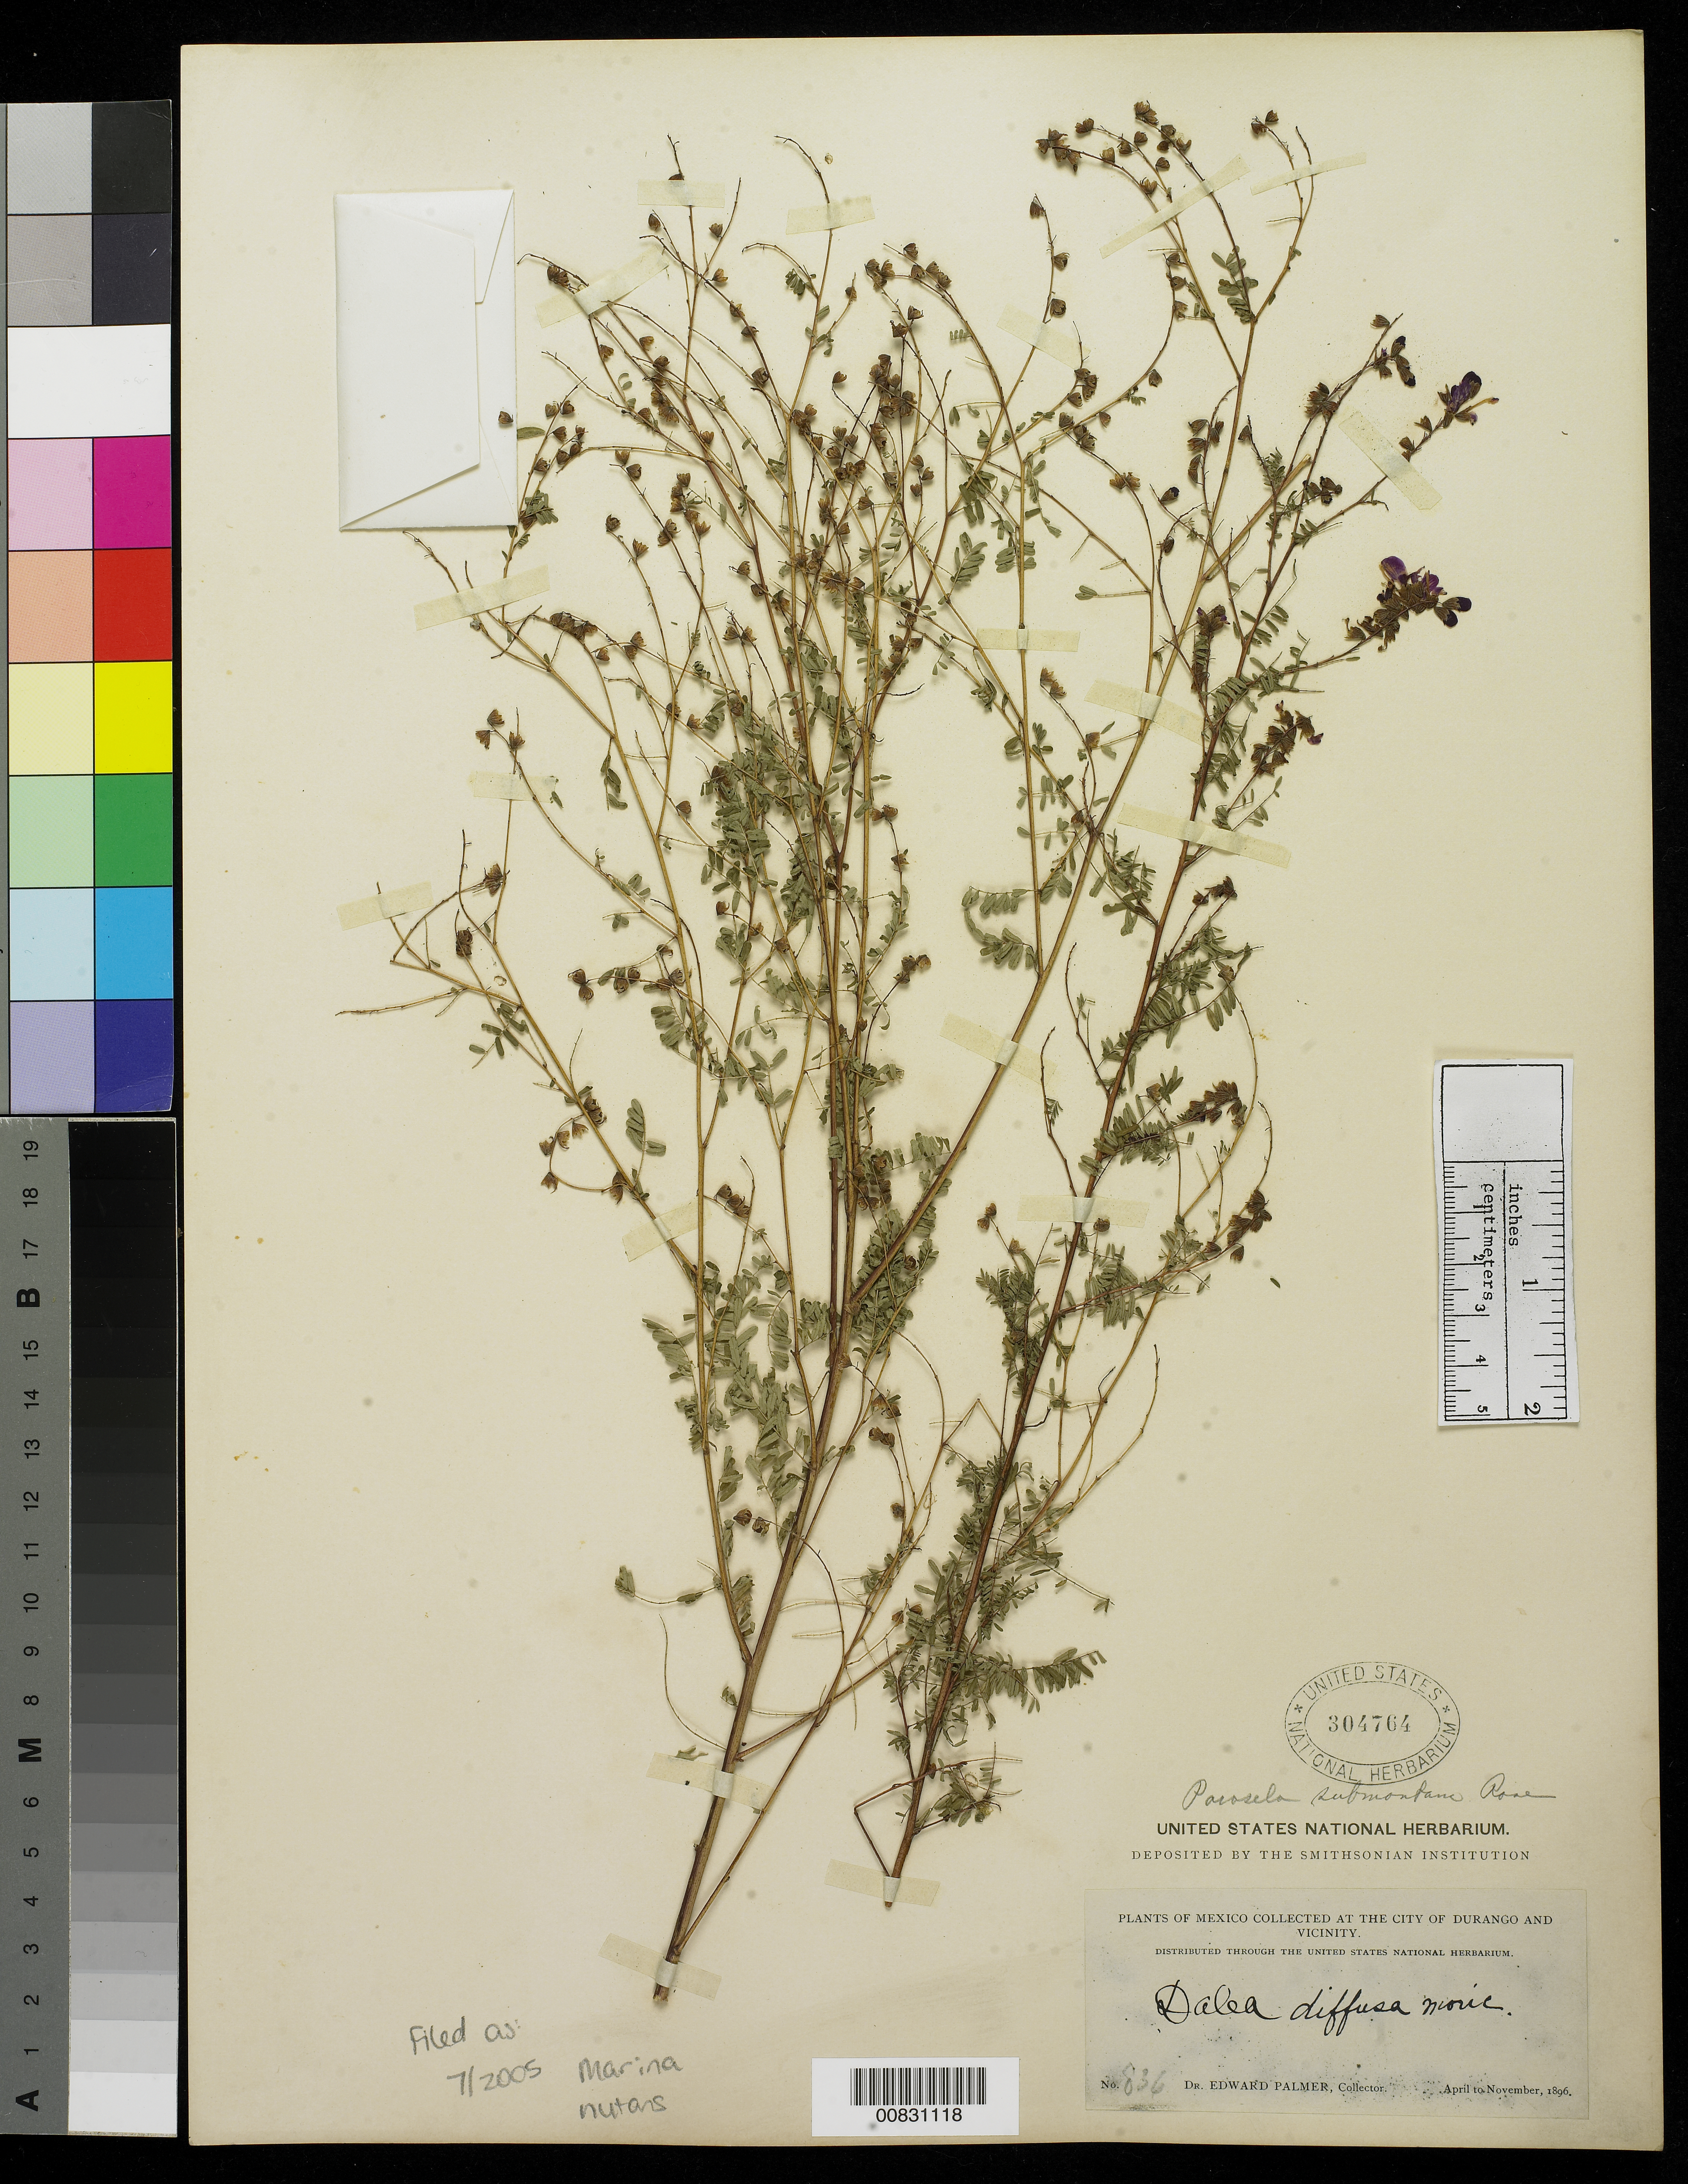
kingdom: Plantae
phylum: Tracheophyta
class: Magnoliopsida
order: Fabales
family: Fabaceae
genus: Marina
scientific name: Marina nutans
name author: (Cav.) Barneby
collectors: E. Palmer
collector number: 836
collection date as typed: Apr 1896 to -- Nov 1896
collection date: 1896-04/1896-11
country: Mexico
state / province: Durango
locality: City of Durango and vicinity.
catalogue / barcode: US 304764